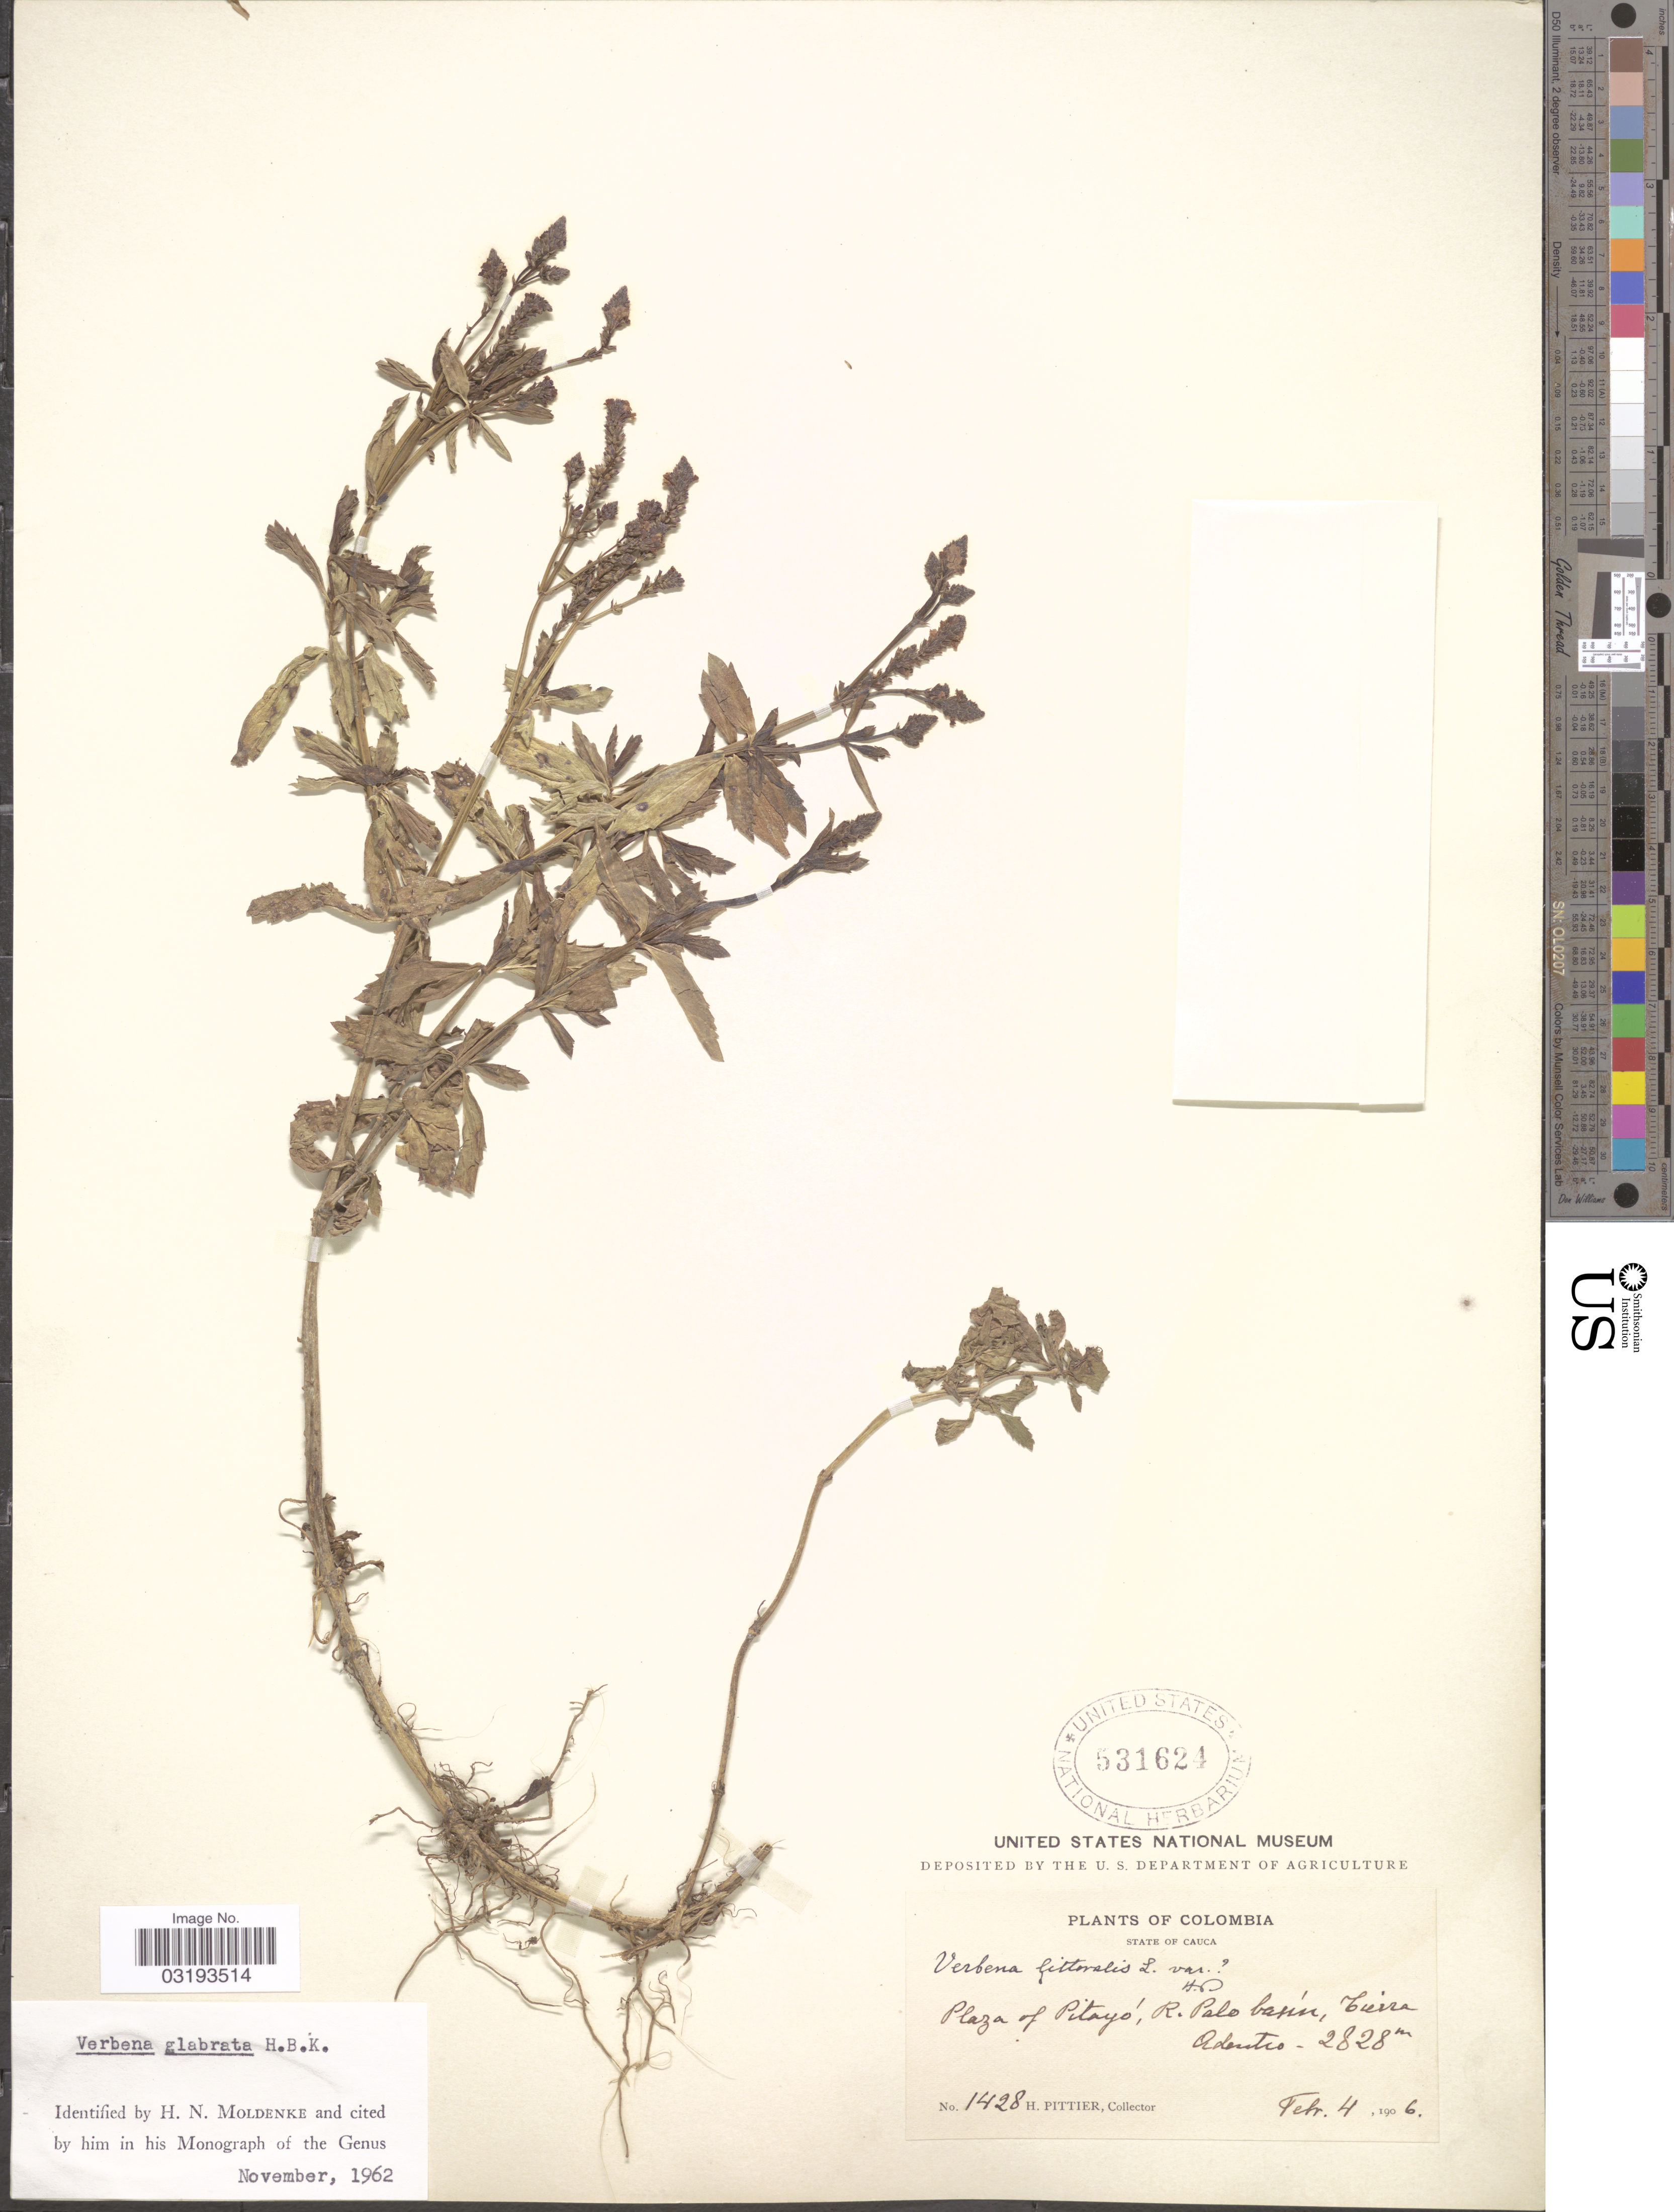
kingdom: Plantae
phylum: Tracheophyta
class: Magnoliopsida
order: Lamiales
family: Verbenaceae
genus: Verbena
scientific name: Verbena glabrata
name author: Kunth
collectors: H. F. Pittier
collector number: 1428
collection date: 1906-02-04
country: Colombia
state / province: Cauca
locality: Plaza of Pitayó. R. Palo basín, Tierra Adentro.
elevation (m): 2828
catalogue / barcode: US 531624